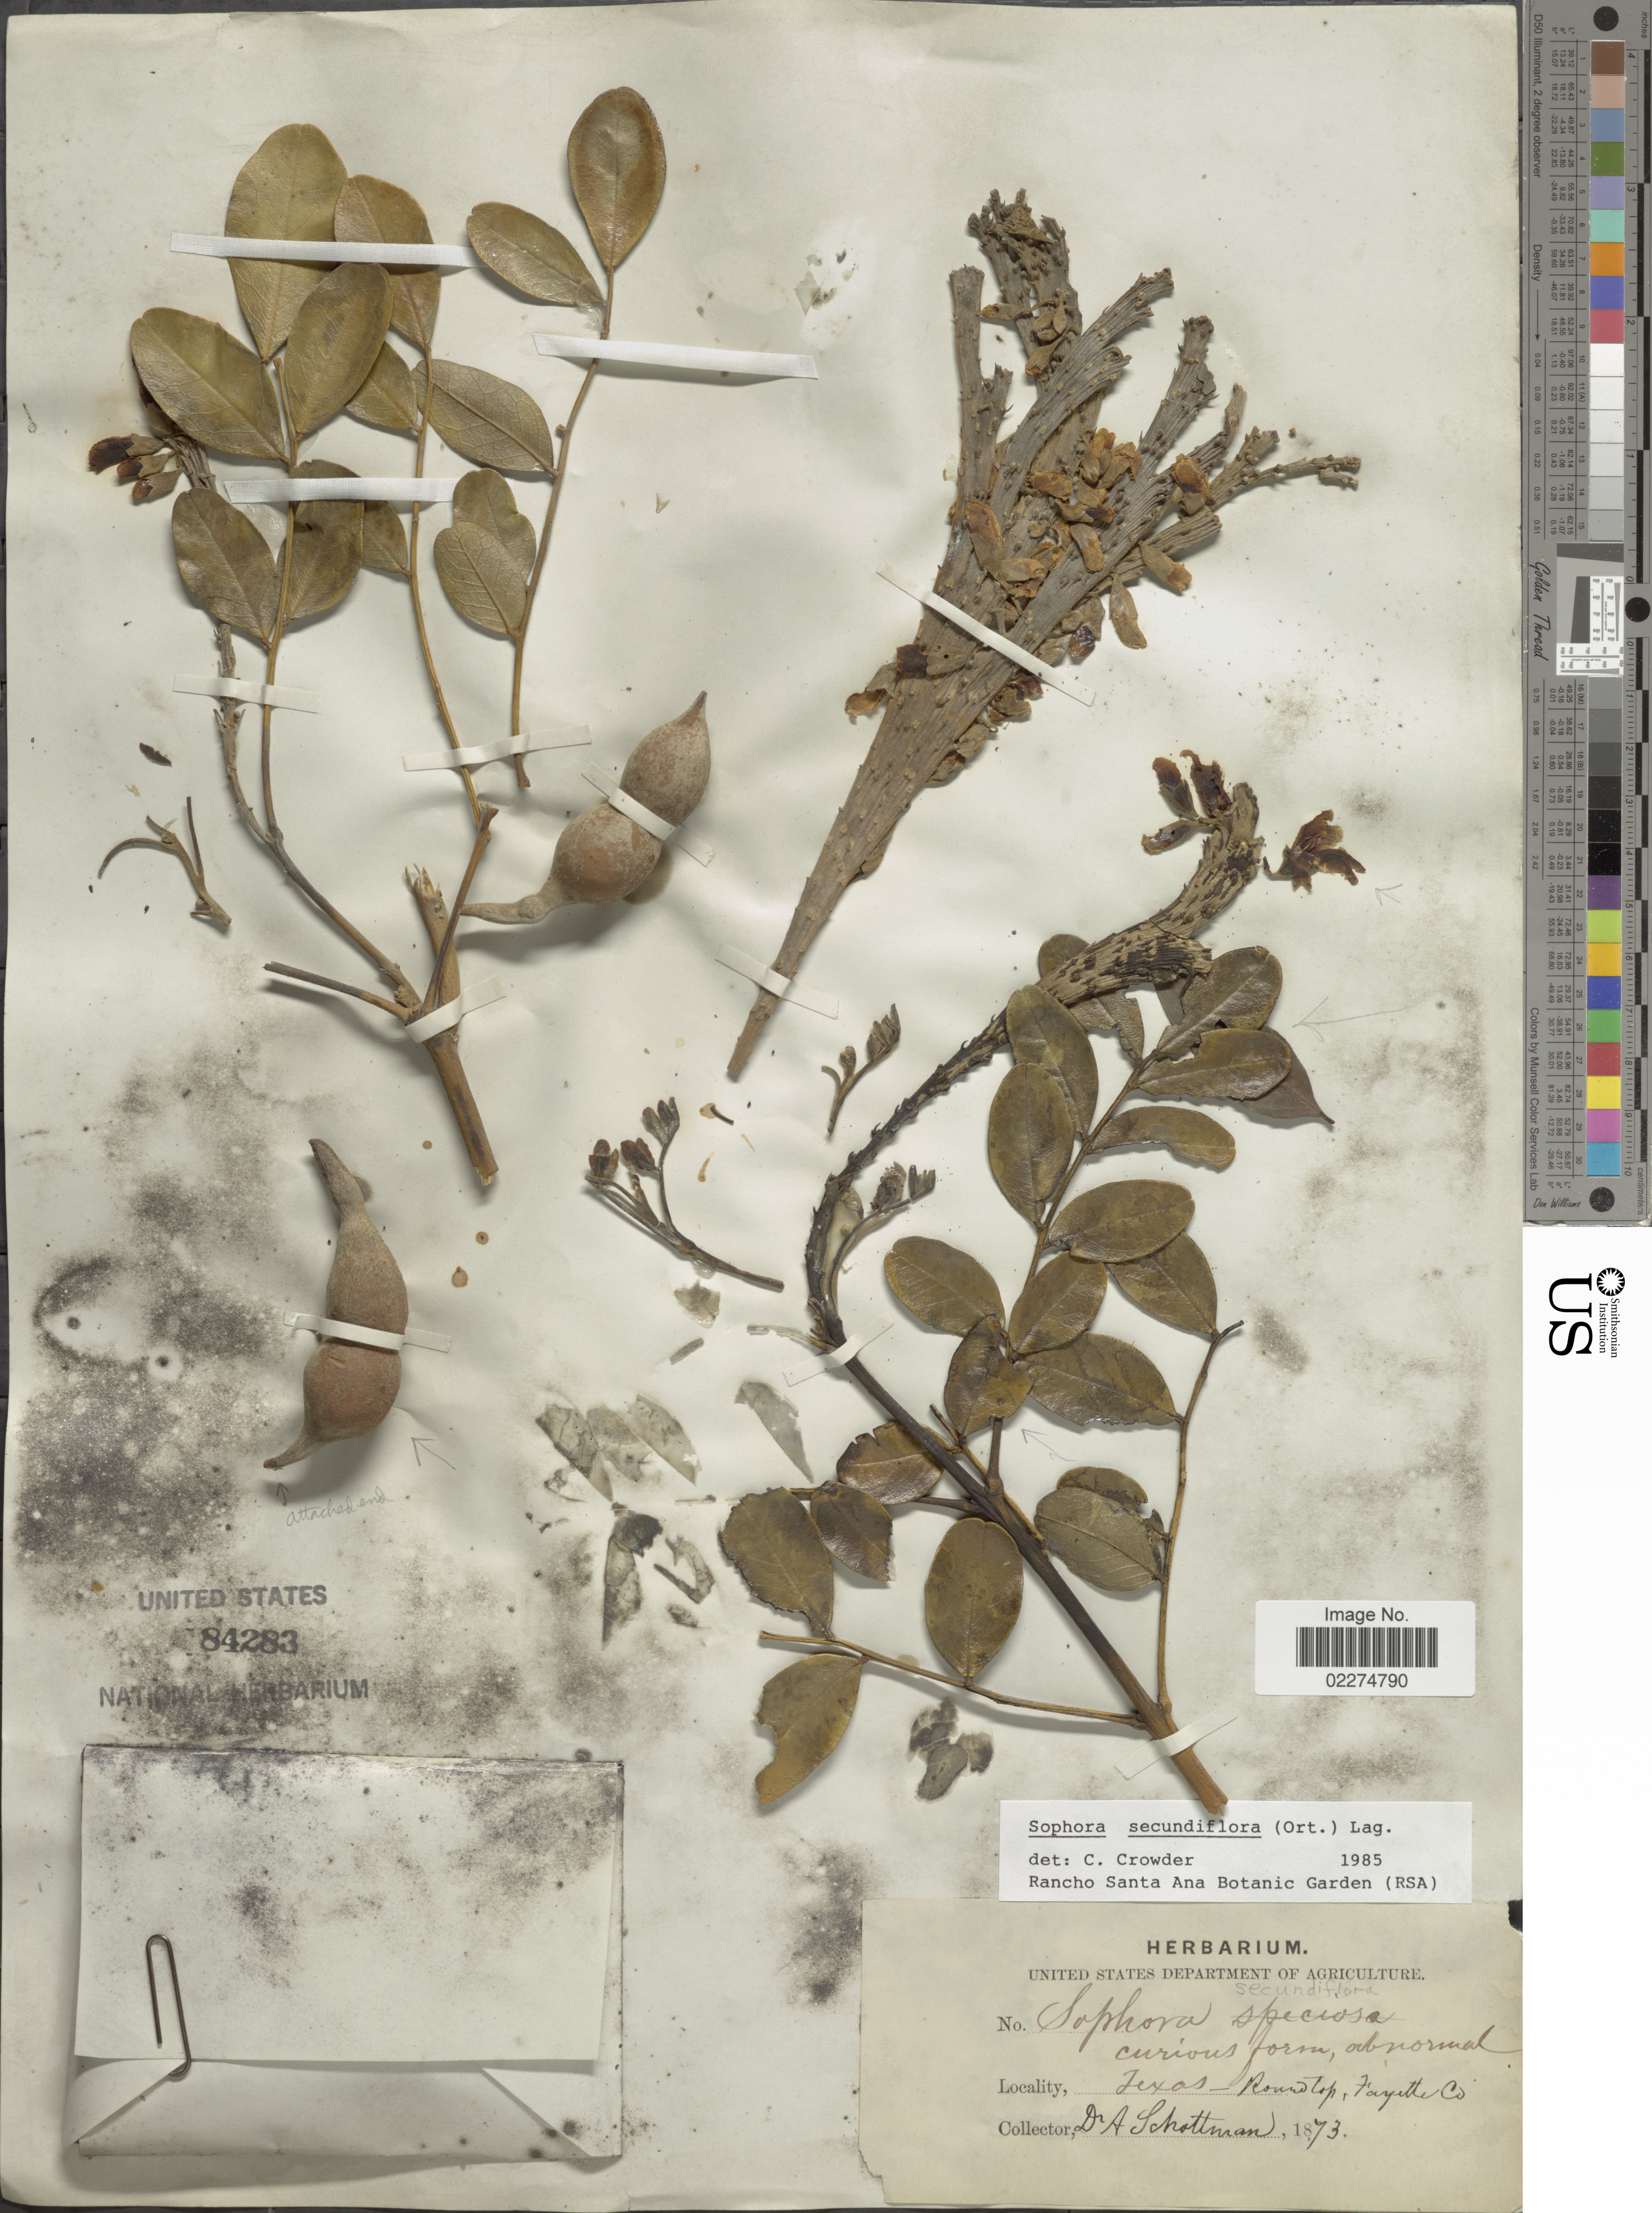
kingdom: Plantae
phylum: Tracheophyta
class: Magnoliopsida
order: Fabales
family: Fabaceae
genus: Dermatophyllum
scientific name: Dermatophyllum secundiflorum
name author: (Ortega) Gandhi & Reveal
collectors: A. Schottman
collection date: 1873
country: United States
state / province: Texas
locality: Round Top, Fayette Co.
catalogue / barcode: US 84283